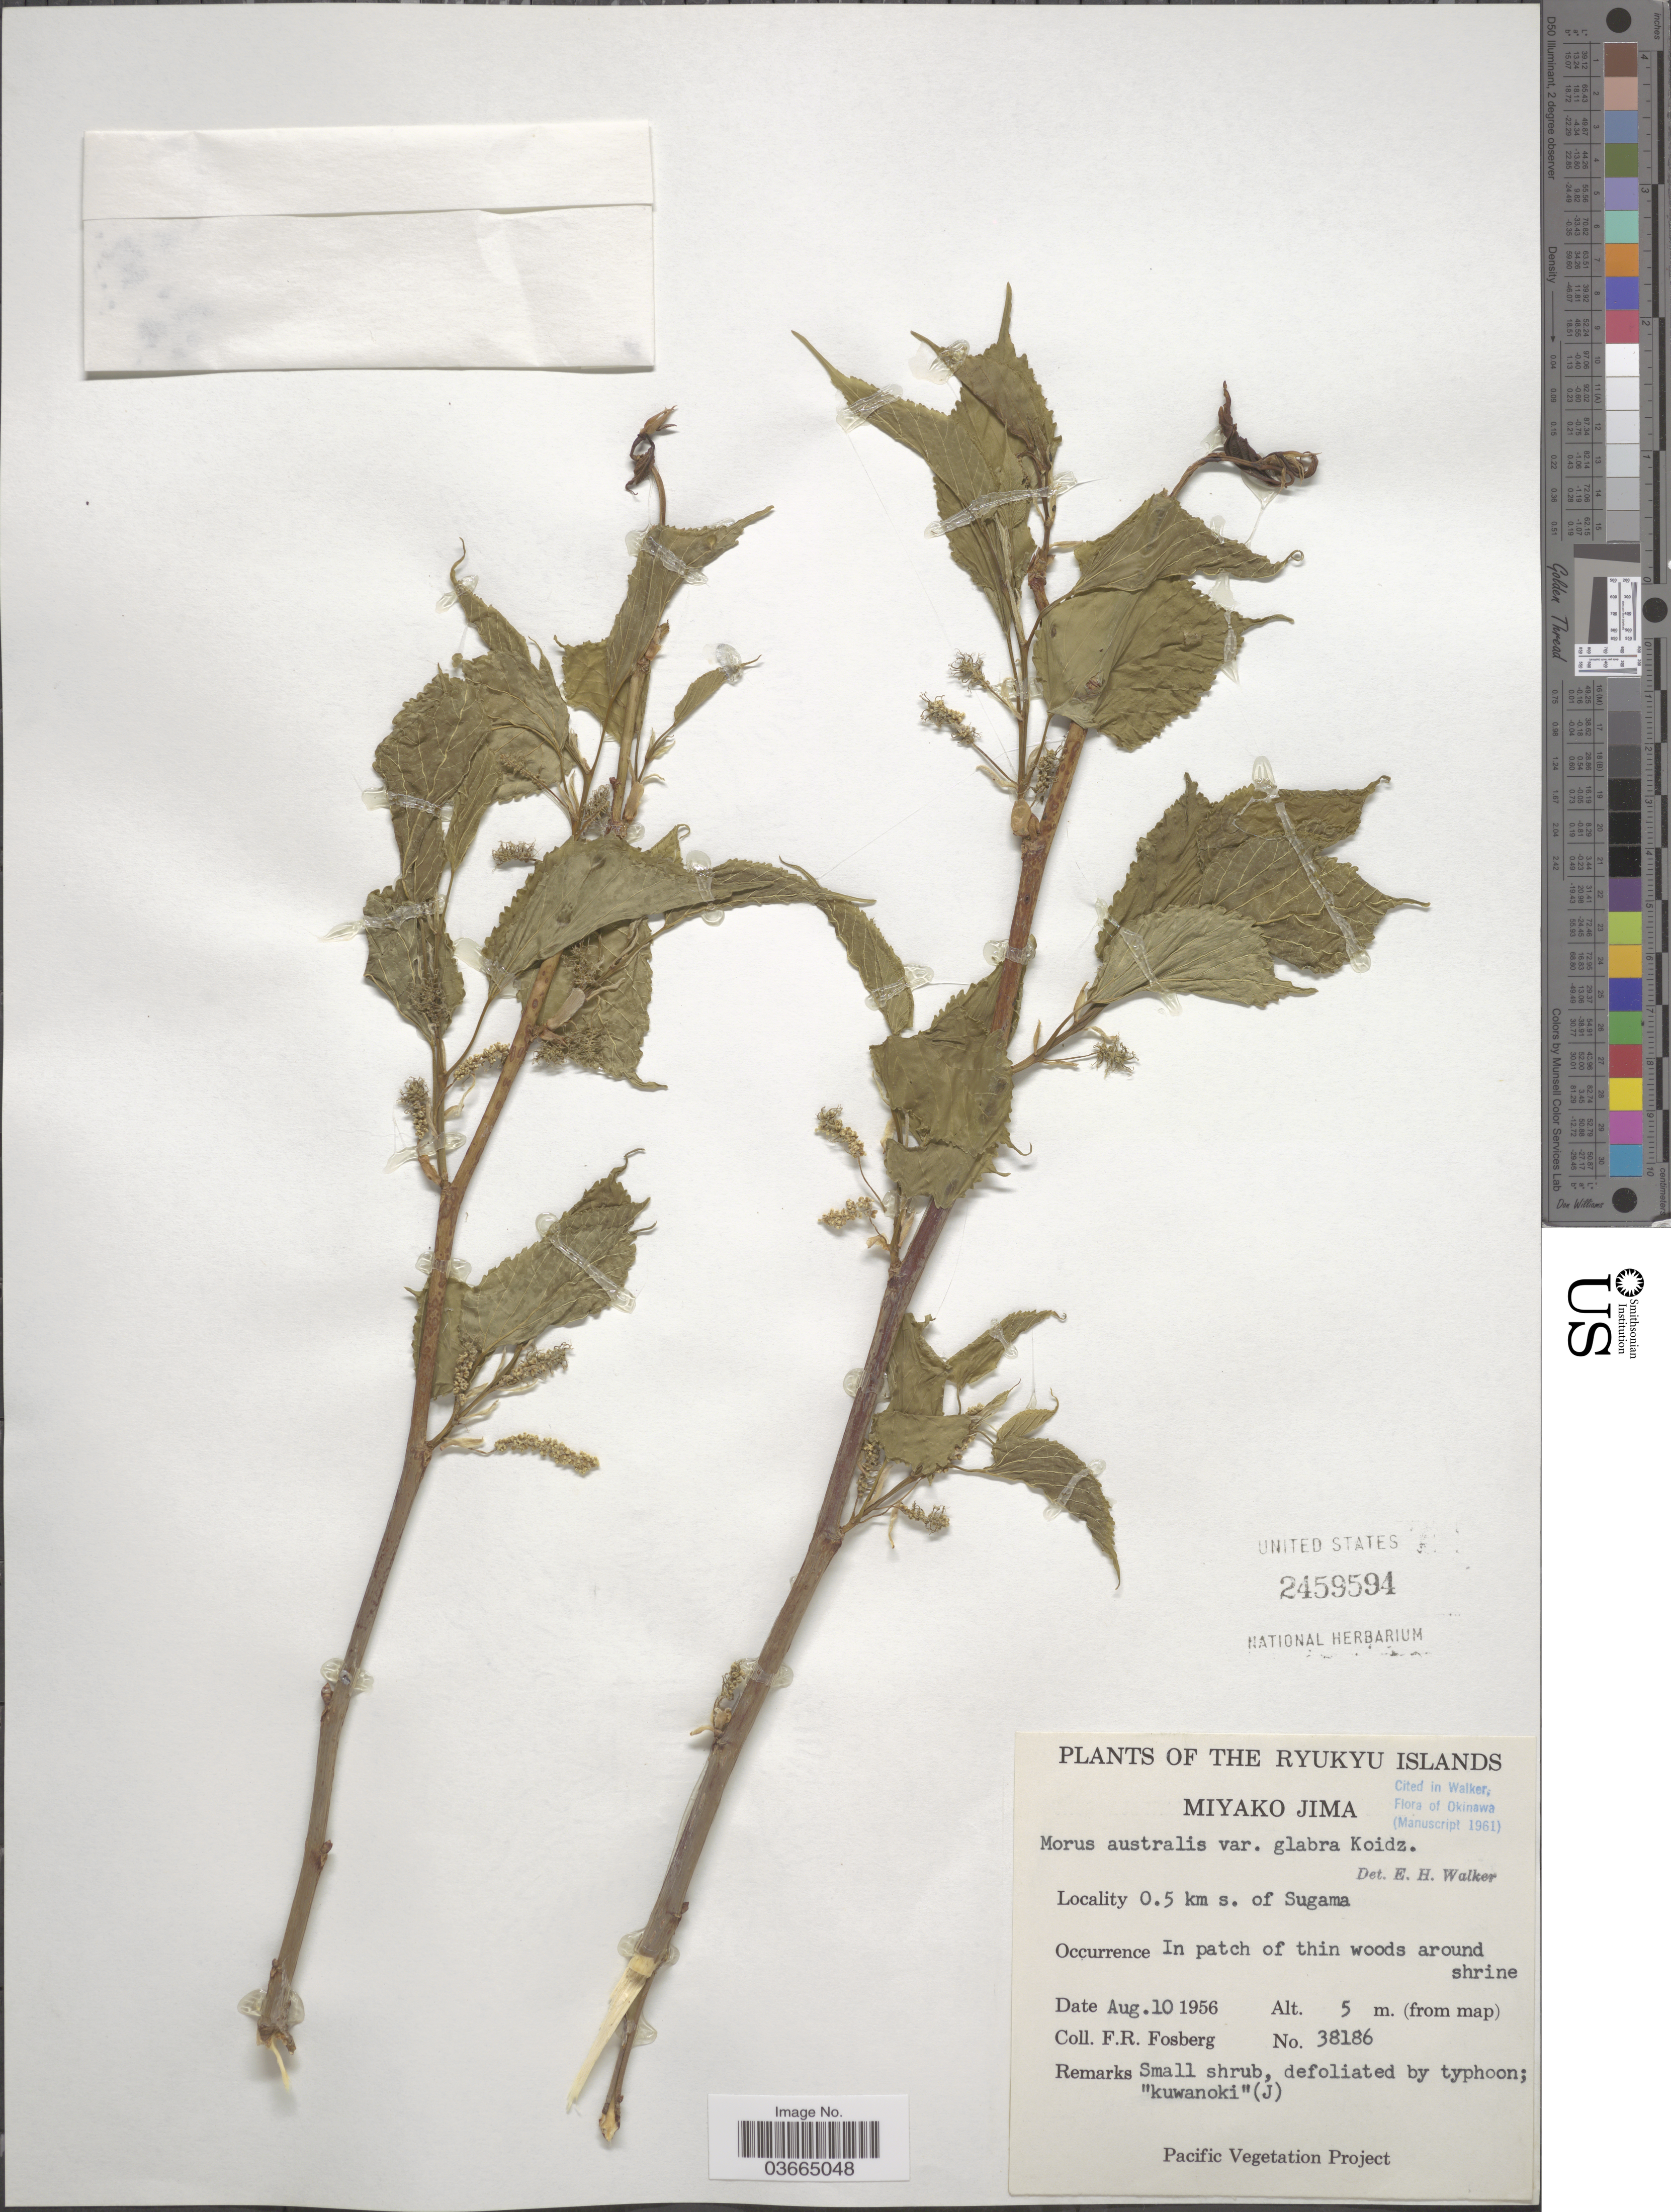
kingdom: Plantae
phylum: Tracheophyta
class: Magnoliopsida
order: Rosales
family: Moraceae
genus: Morus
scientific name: Morus australis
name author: Poir.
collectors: F. R. Fosberg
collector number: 38186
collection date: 1956-08-10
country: Japan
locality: The Ryukyu Islands. Miyako Jima. 0.5 km s. of Sugama.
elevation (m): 5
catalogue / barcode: US 2459594